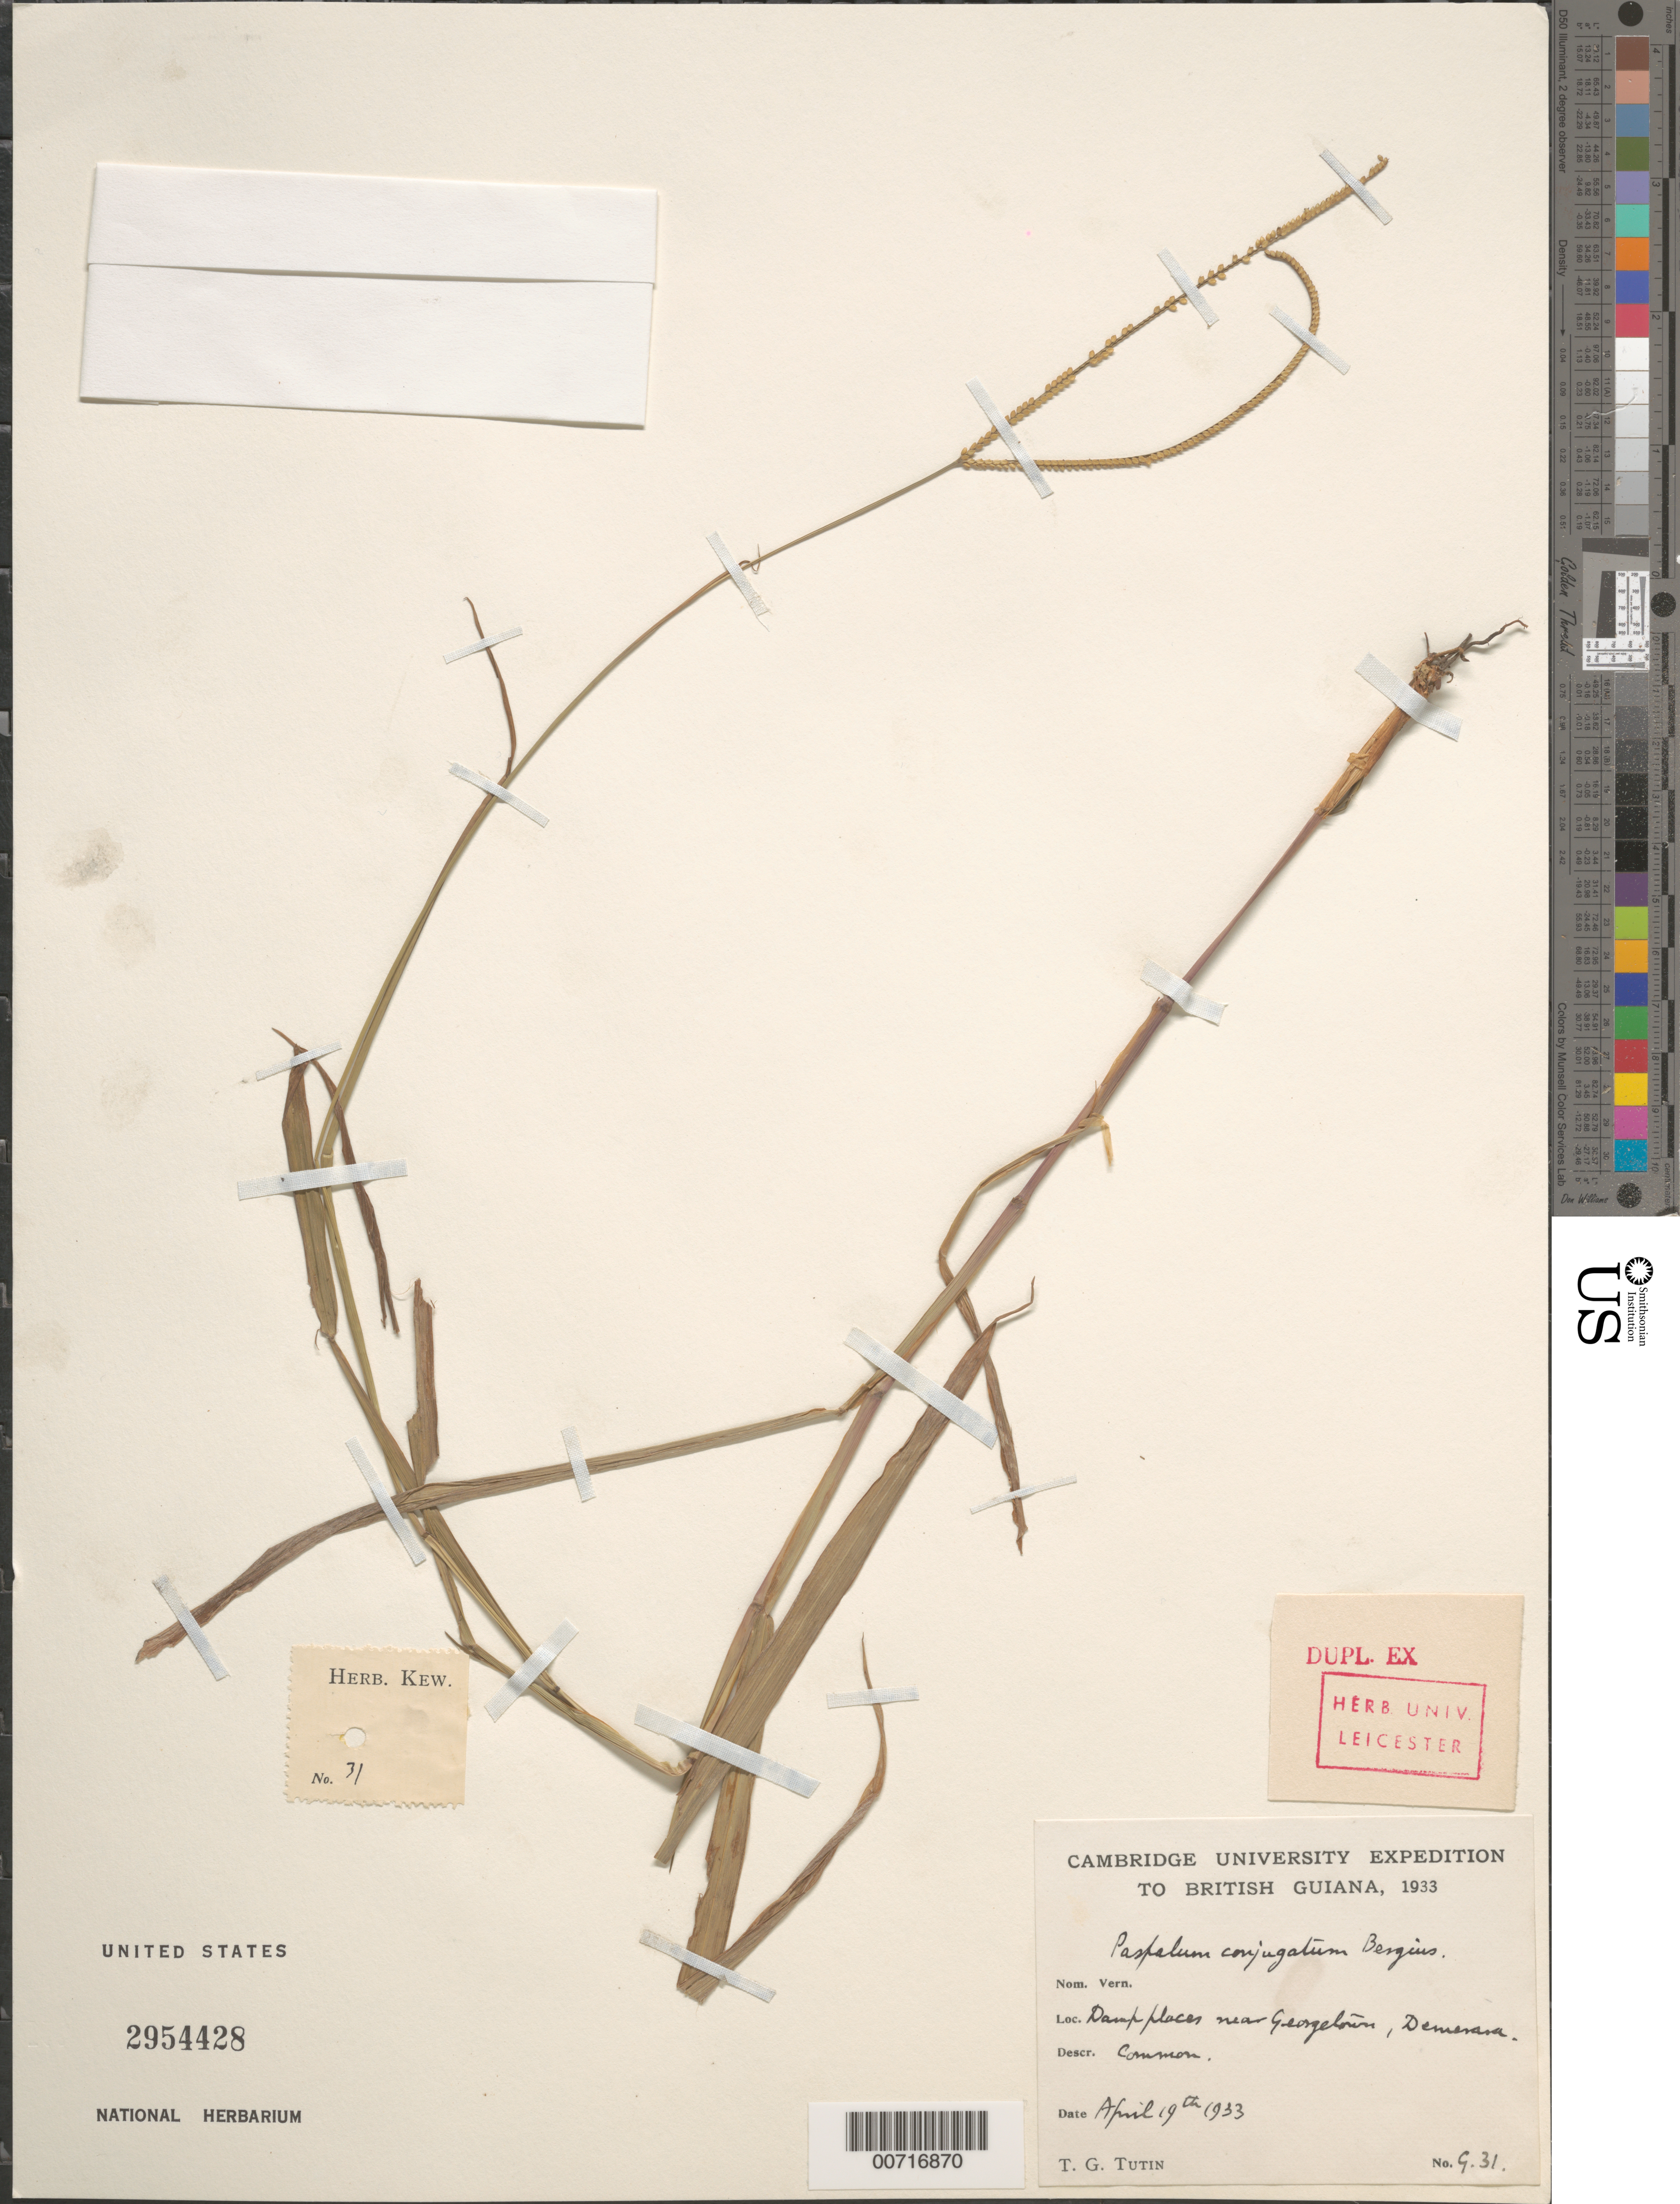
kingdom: Plantae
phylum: Tracheophyta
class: Liliopsida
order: Poales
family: Poaceae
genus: Paspalum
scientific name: Paspalum conjugatum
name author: P.J. Bergius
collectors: T. G. Tutin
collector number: G 31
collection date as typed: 19-Apr-33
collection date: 1933-04-19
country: Guyana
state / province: Demerara-Mahaica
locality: Georgetown, Demerara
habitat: Damp places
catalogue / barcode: US 2954428